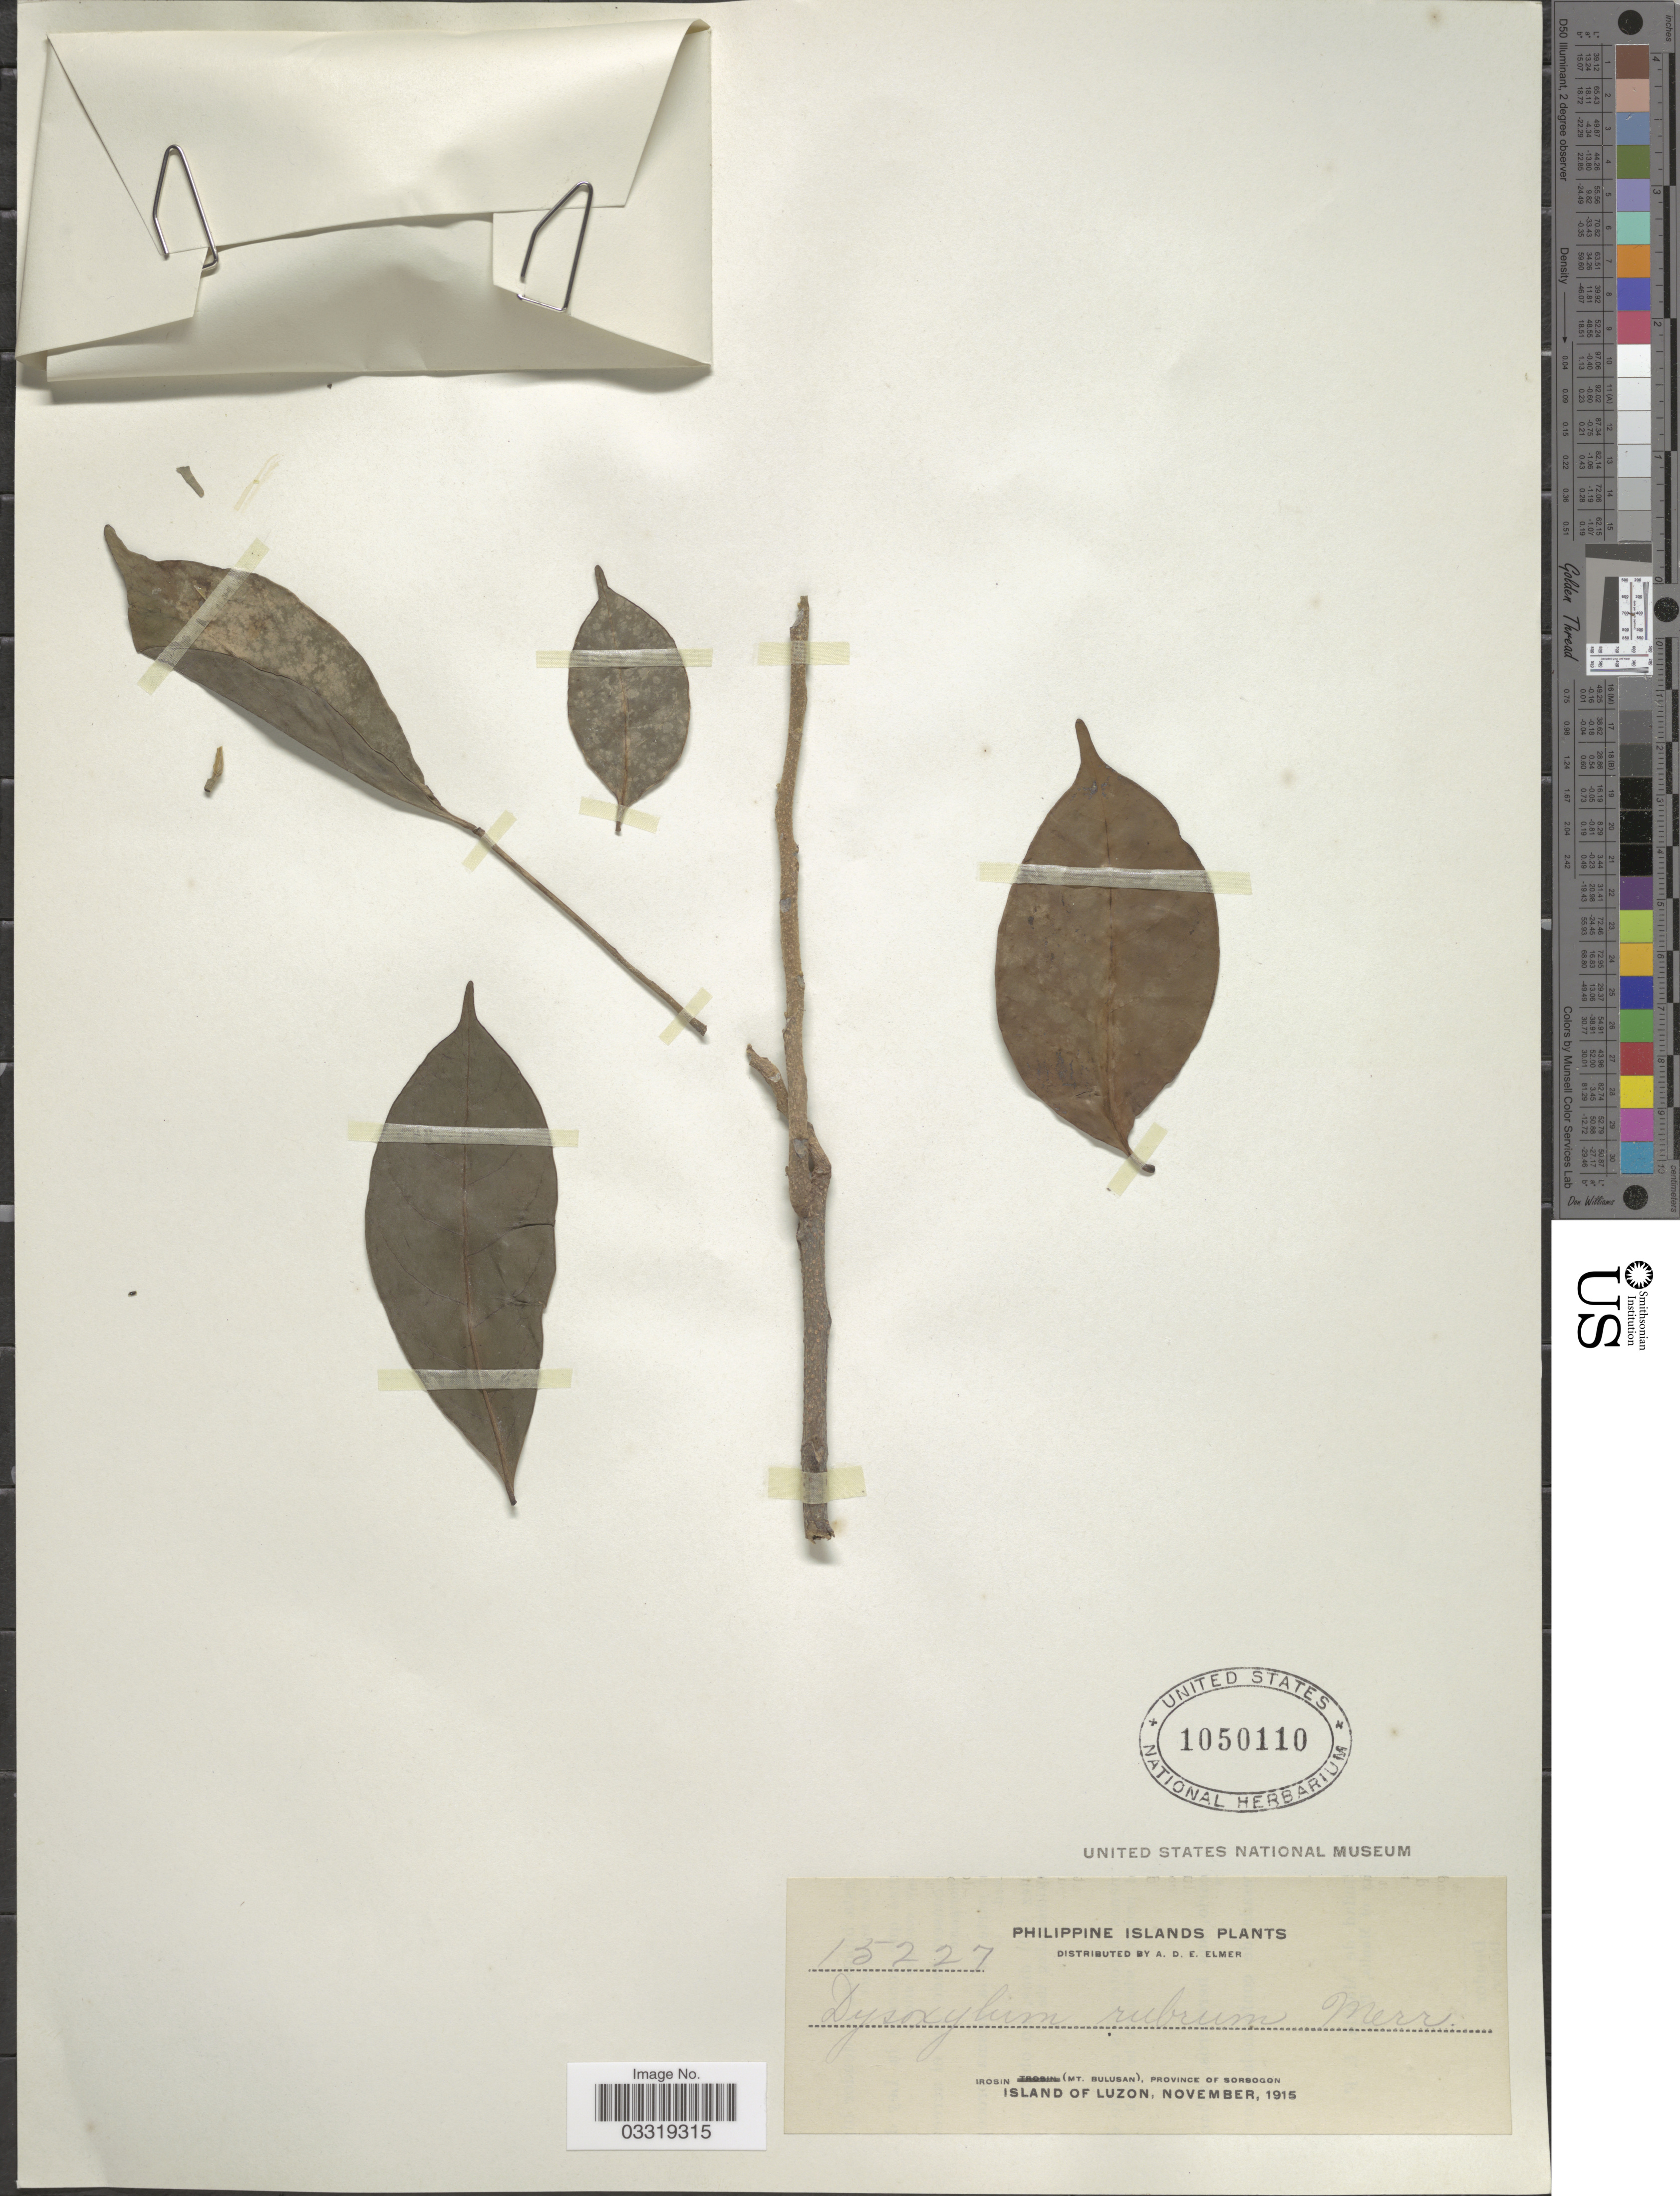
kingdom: Plantae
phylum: Tracheophyta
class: Magnoliopsida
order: Sapindales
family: Meliaceae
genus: Goniocheton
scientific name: Goniocheton arborescens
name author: Blume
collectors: A. D. E. Elmer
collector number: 15227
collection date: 1915-11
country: Philippines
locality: Irosin (Mt. Bulusan), Province of Sorsogon. Island of Luzon.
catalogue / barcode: US 1050110